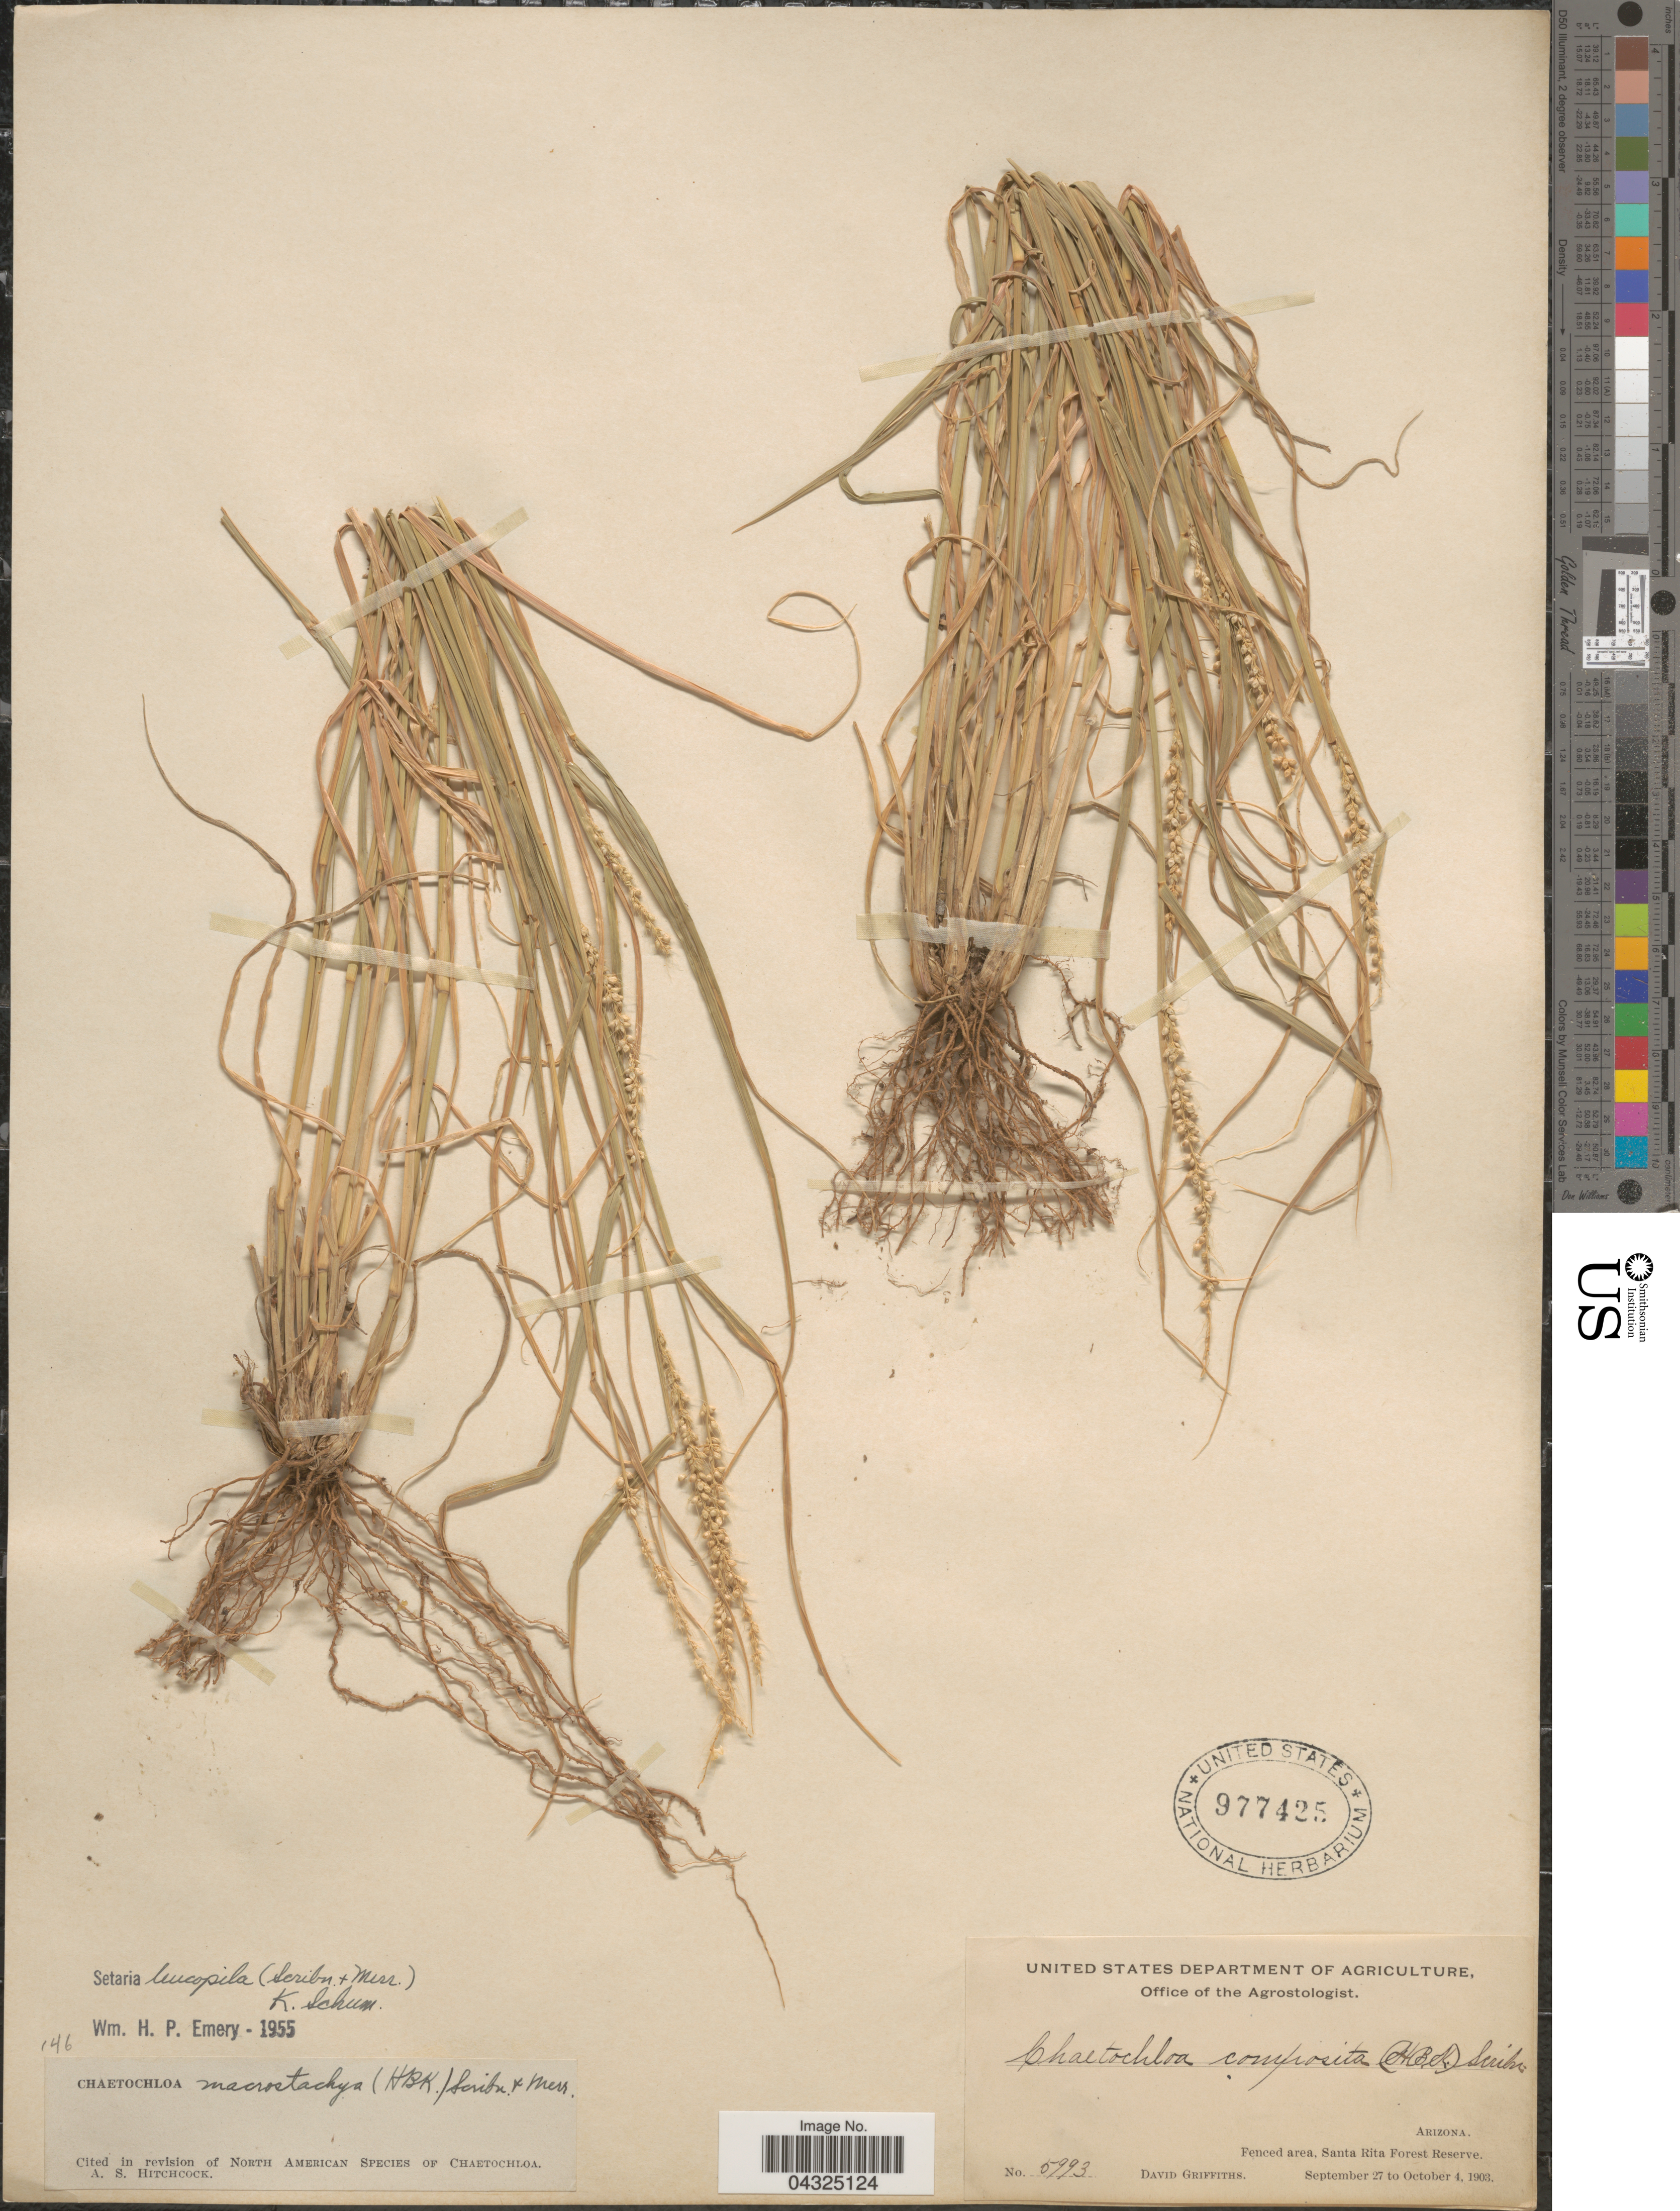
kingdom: Plantae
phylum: Tracheophyta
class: Liliopsida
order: Poales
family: Poaceae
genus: Setaria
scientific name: Setaria leucopila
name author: (Scribn. & Merr.) K. Schum.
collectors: D. Griffiths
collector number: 5993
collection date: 1903-09-27/1903-10-04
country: United States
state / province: Arizona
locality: Fenced area, Santa Rita Forest Reserve.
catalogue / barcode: US 977425